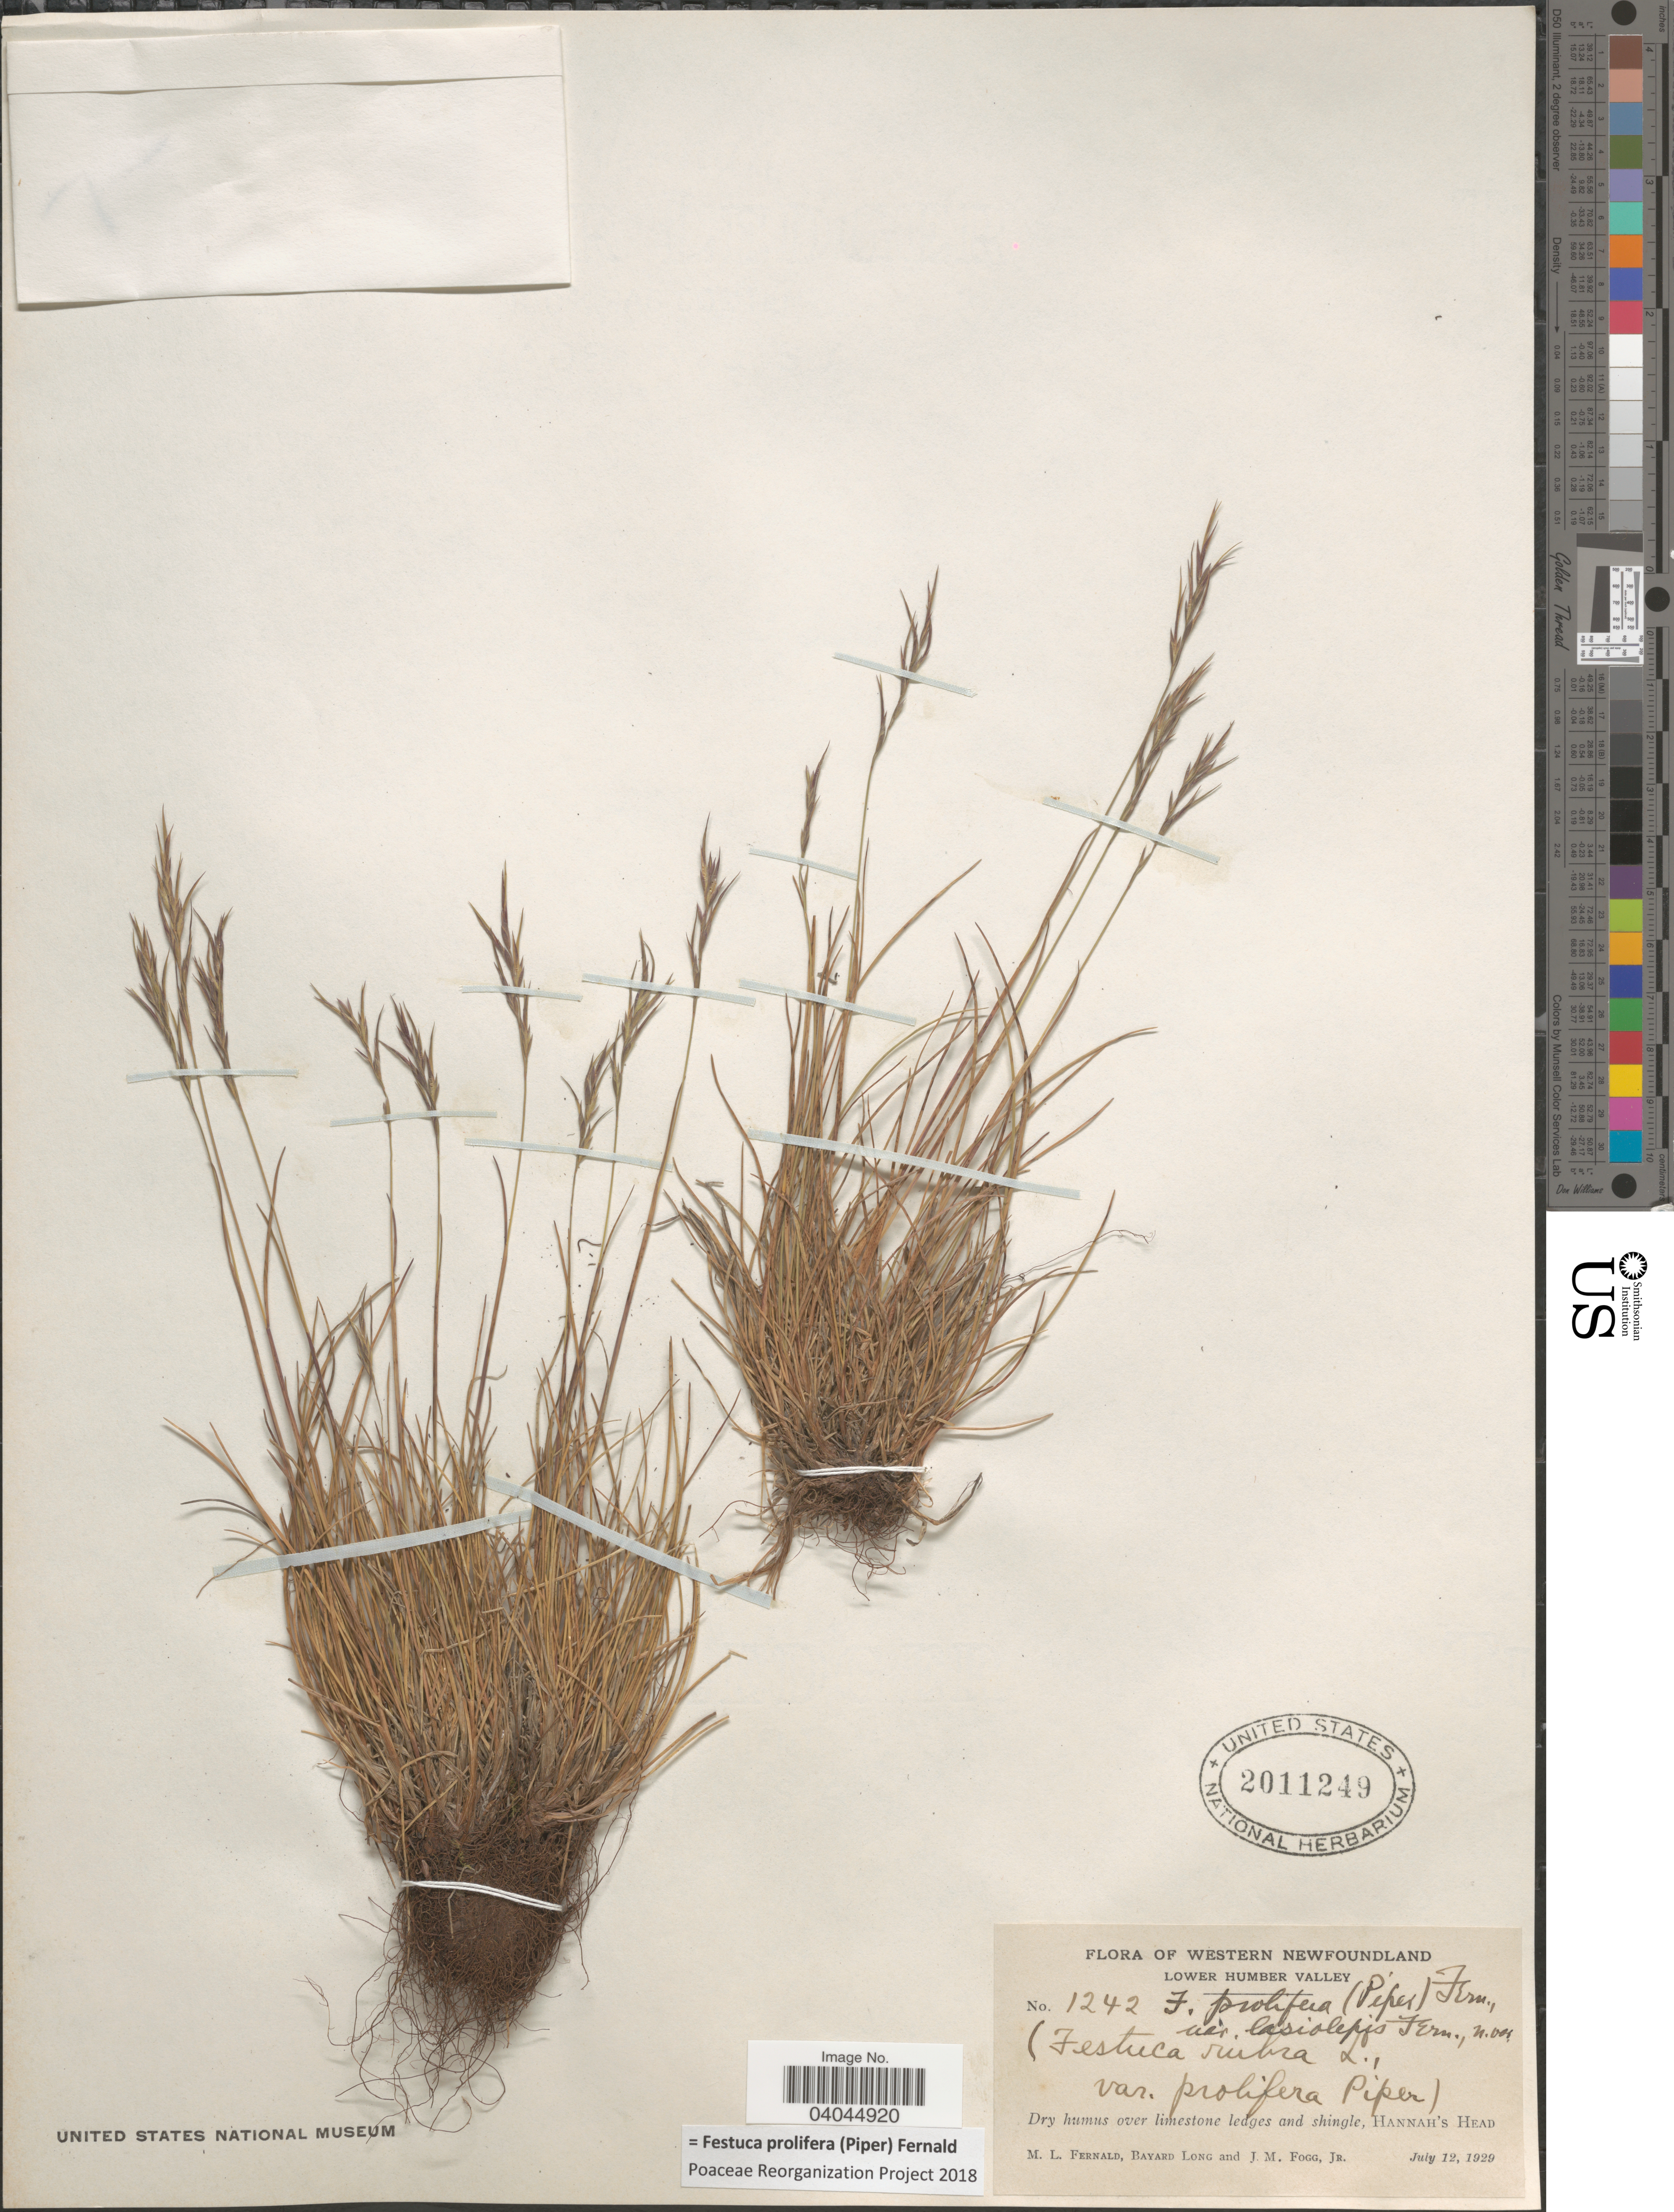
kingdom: Plantae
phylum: Tracheophyta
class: Liliopsida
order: Poales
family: Poaceae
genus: Festuca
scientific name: Festuca prolifera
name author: (Piper) Fernald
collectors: M. L. Fernald, B. Long & J. Fogg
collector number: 1242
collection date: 1929-07-12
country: Canada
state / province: Newfoundland and Labrador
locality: Western Newfoundland. Lower Humber Valley. Dry humus over limestone ledges and shingle, Hannah's Head.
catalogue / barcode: US 2011249